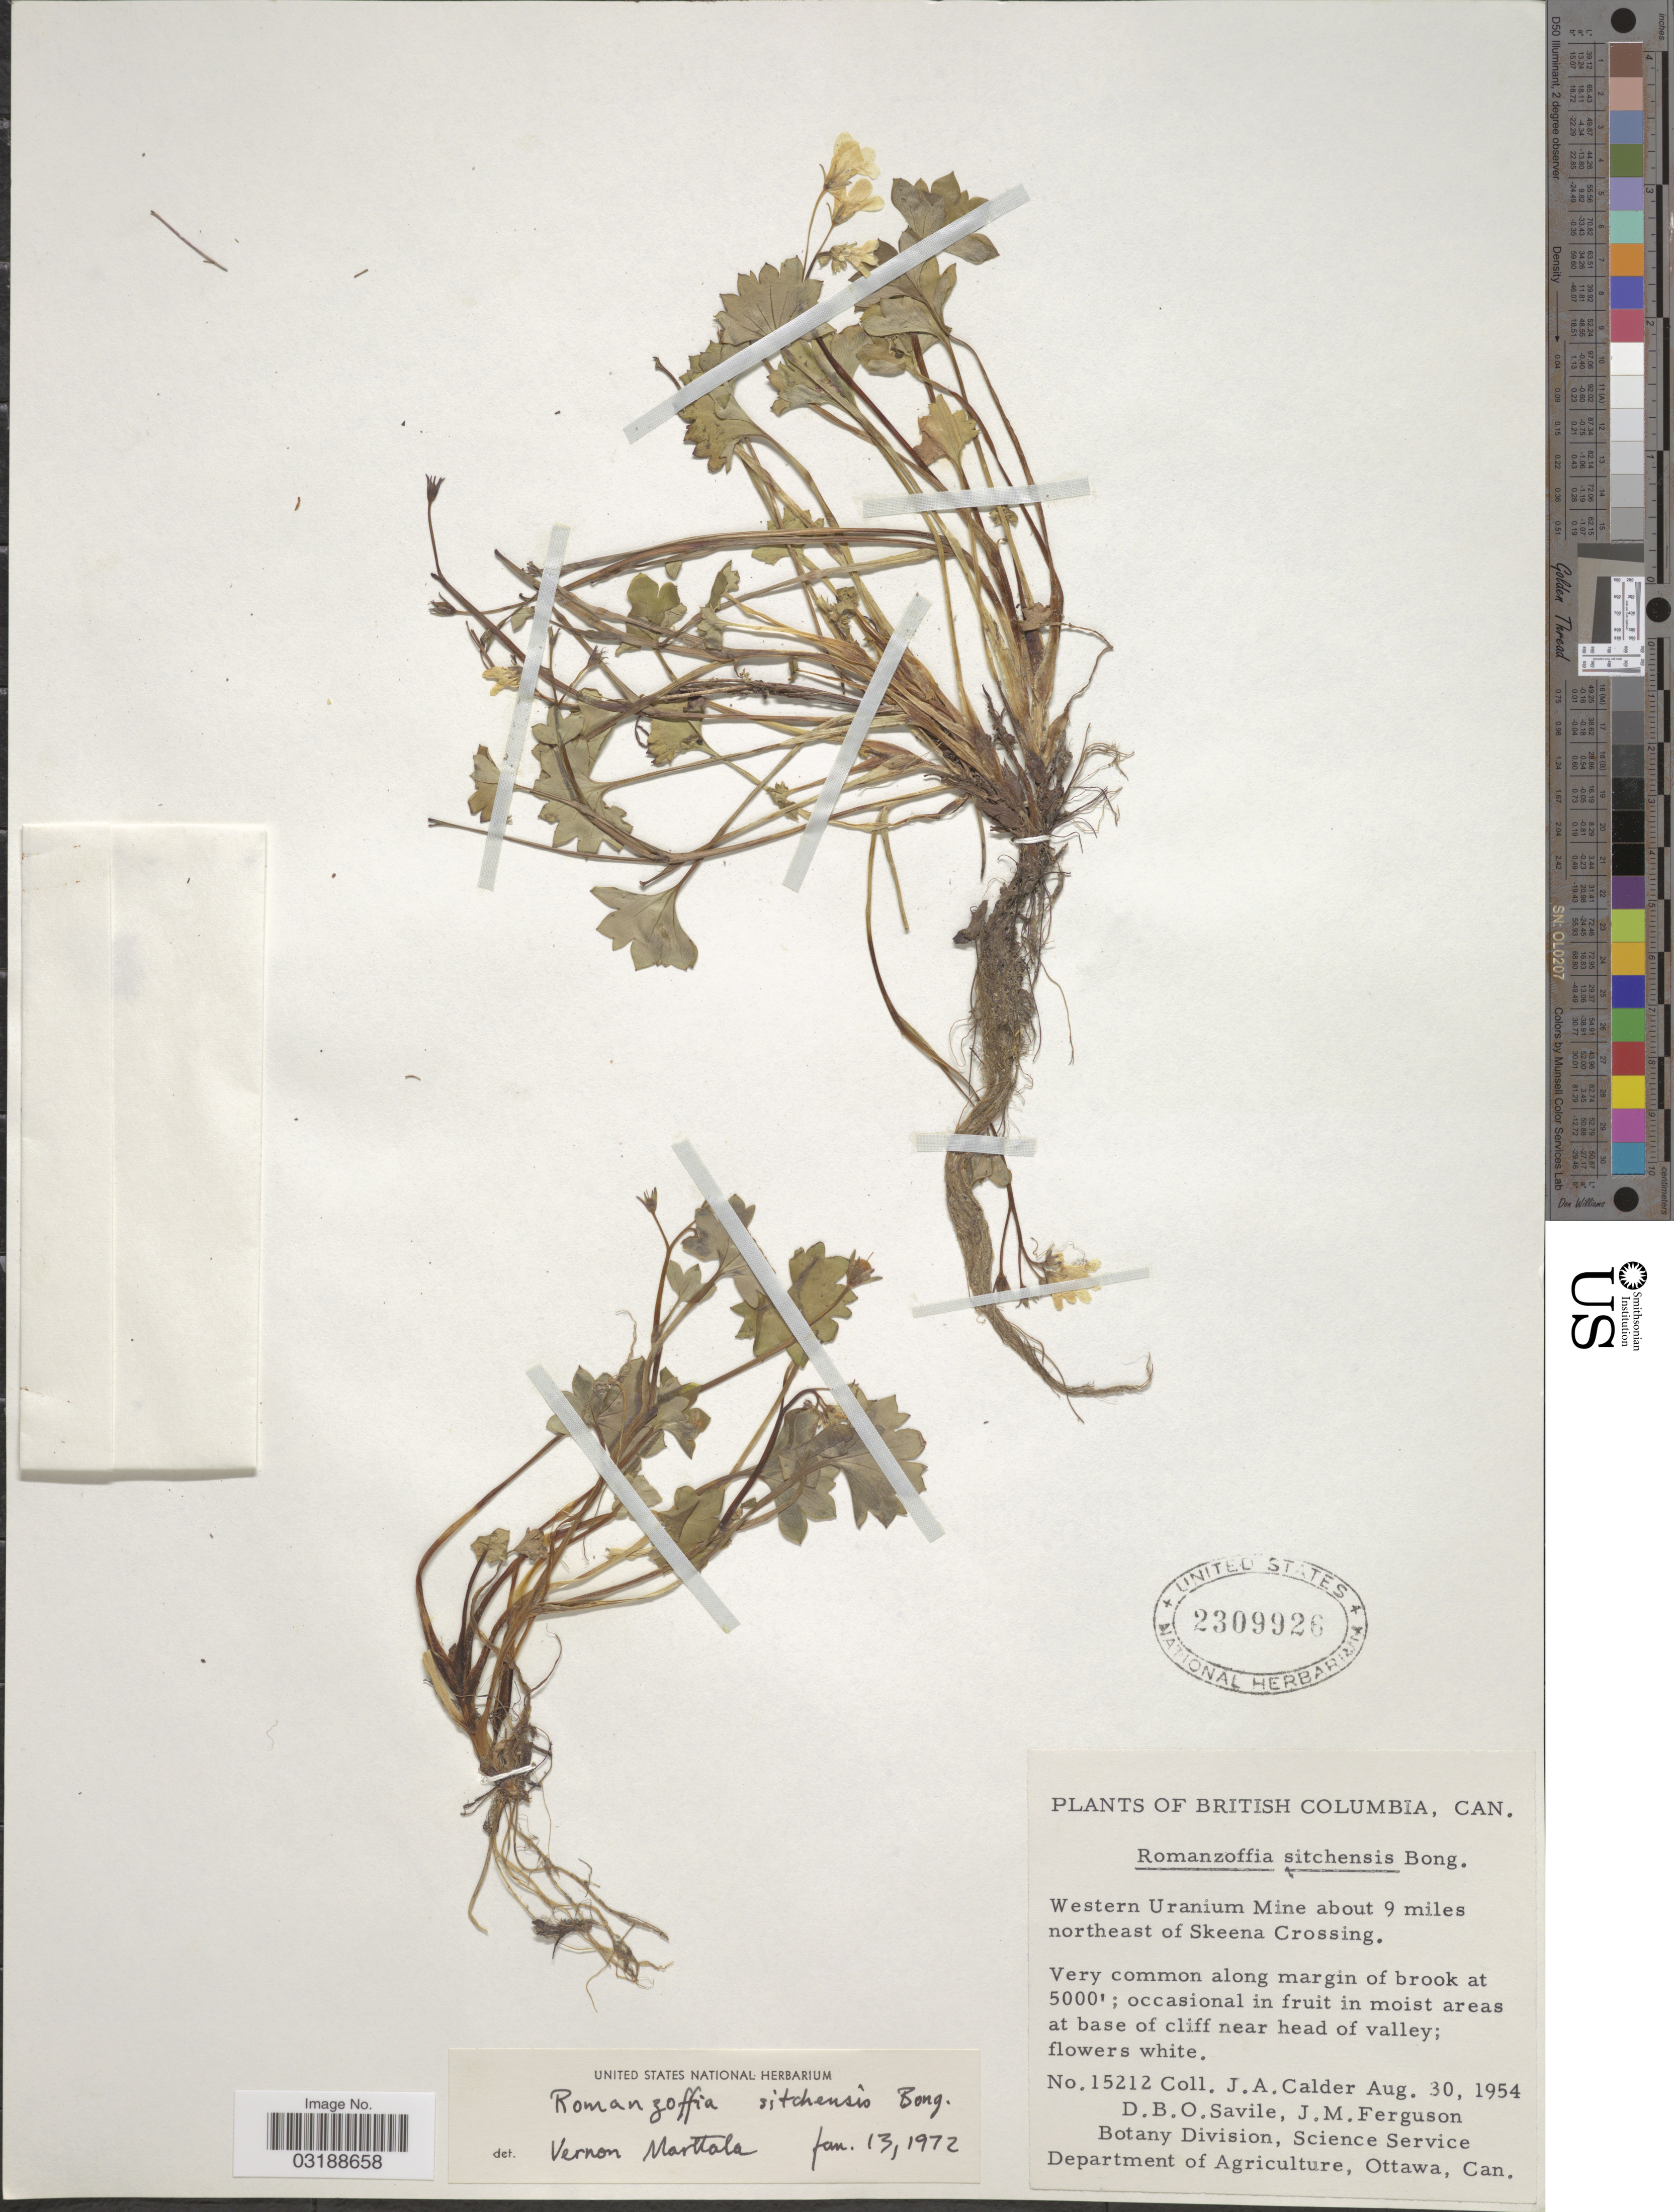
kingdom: Plantae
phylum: Tracheophyta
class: Magnoliopsida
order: Boraginales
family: Hydrophyllaceae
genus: Romanzoffia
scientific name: Romanzoffia sitchensis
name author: Bong.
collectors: J. A. Calder, D. Savile & J. M. Ferguson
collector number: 15212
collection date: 1954-08-30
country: Canada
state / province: British Columbia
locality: Western Uranium Mine about 9 miles northeast of Skeena Crossing.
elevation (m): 1524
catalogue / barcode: US 2309926